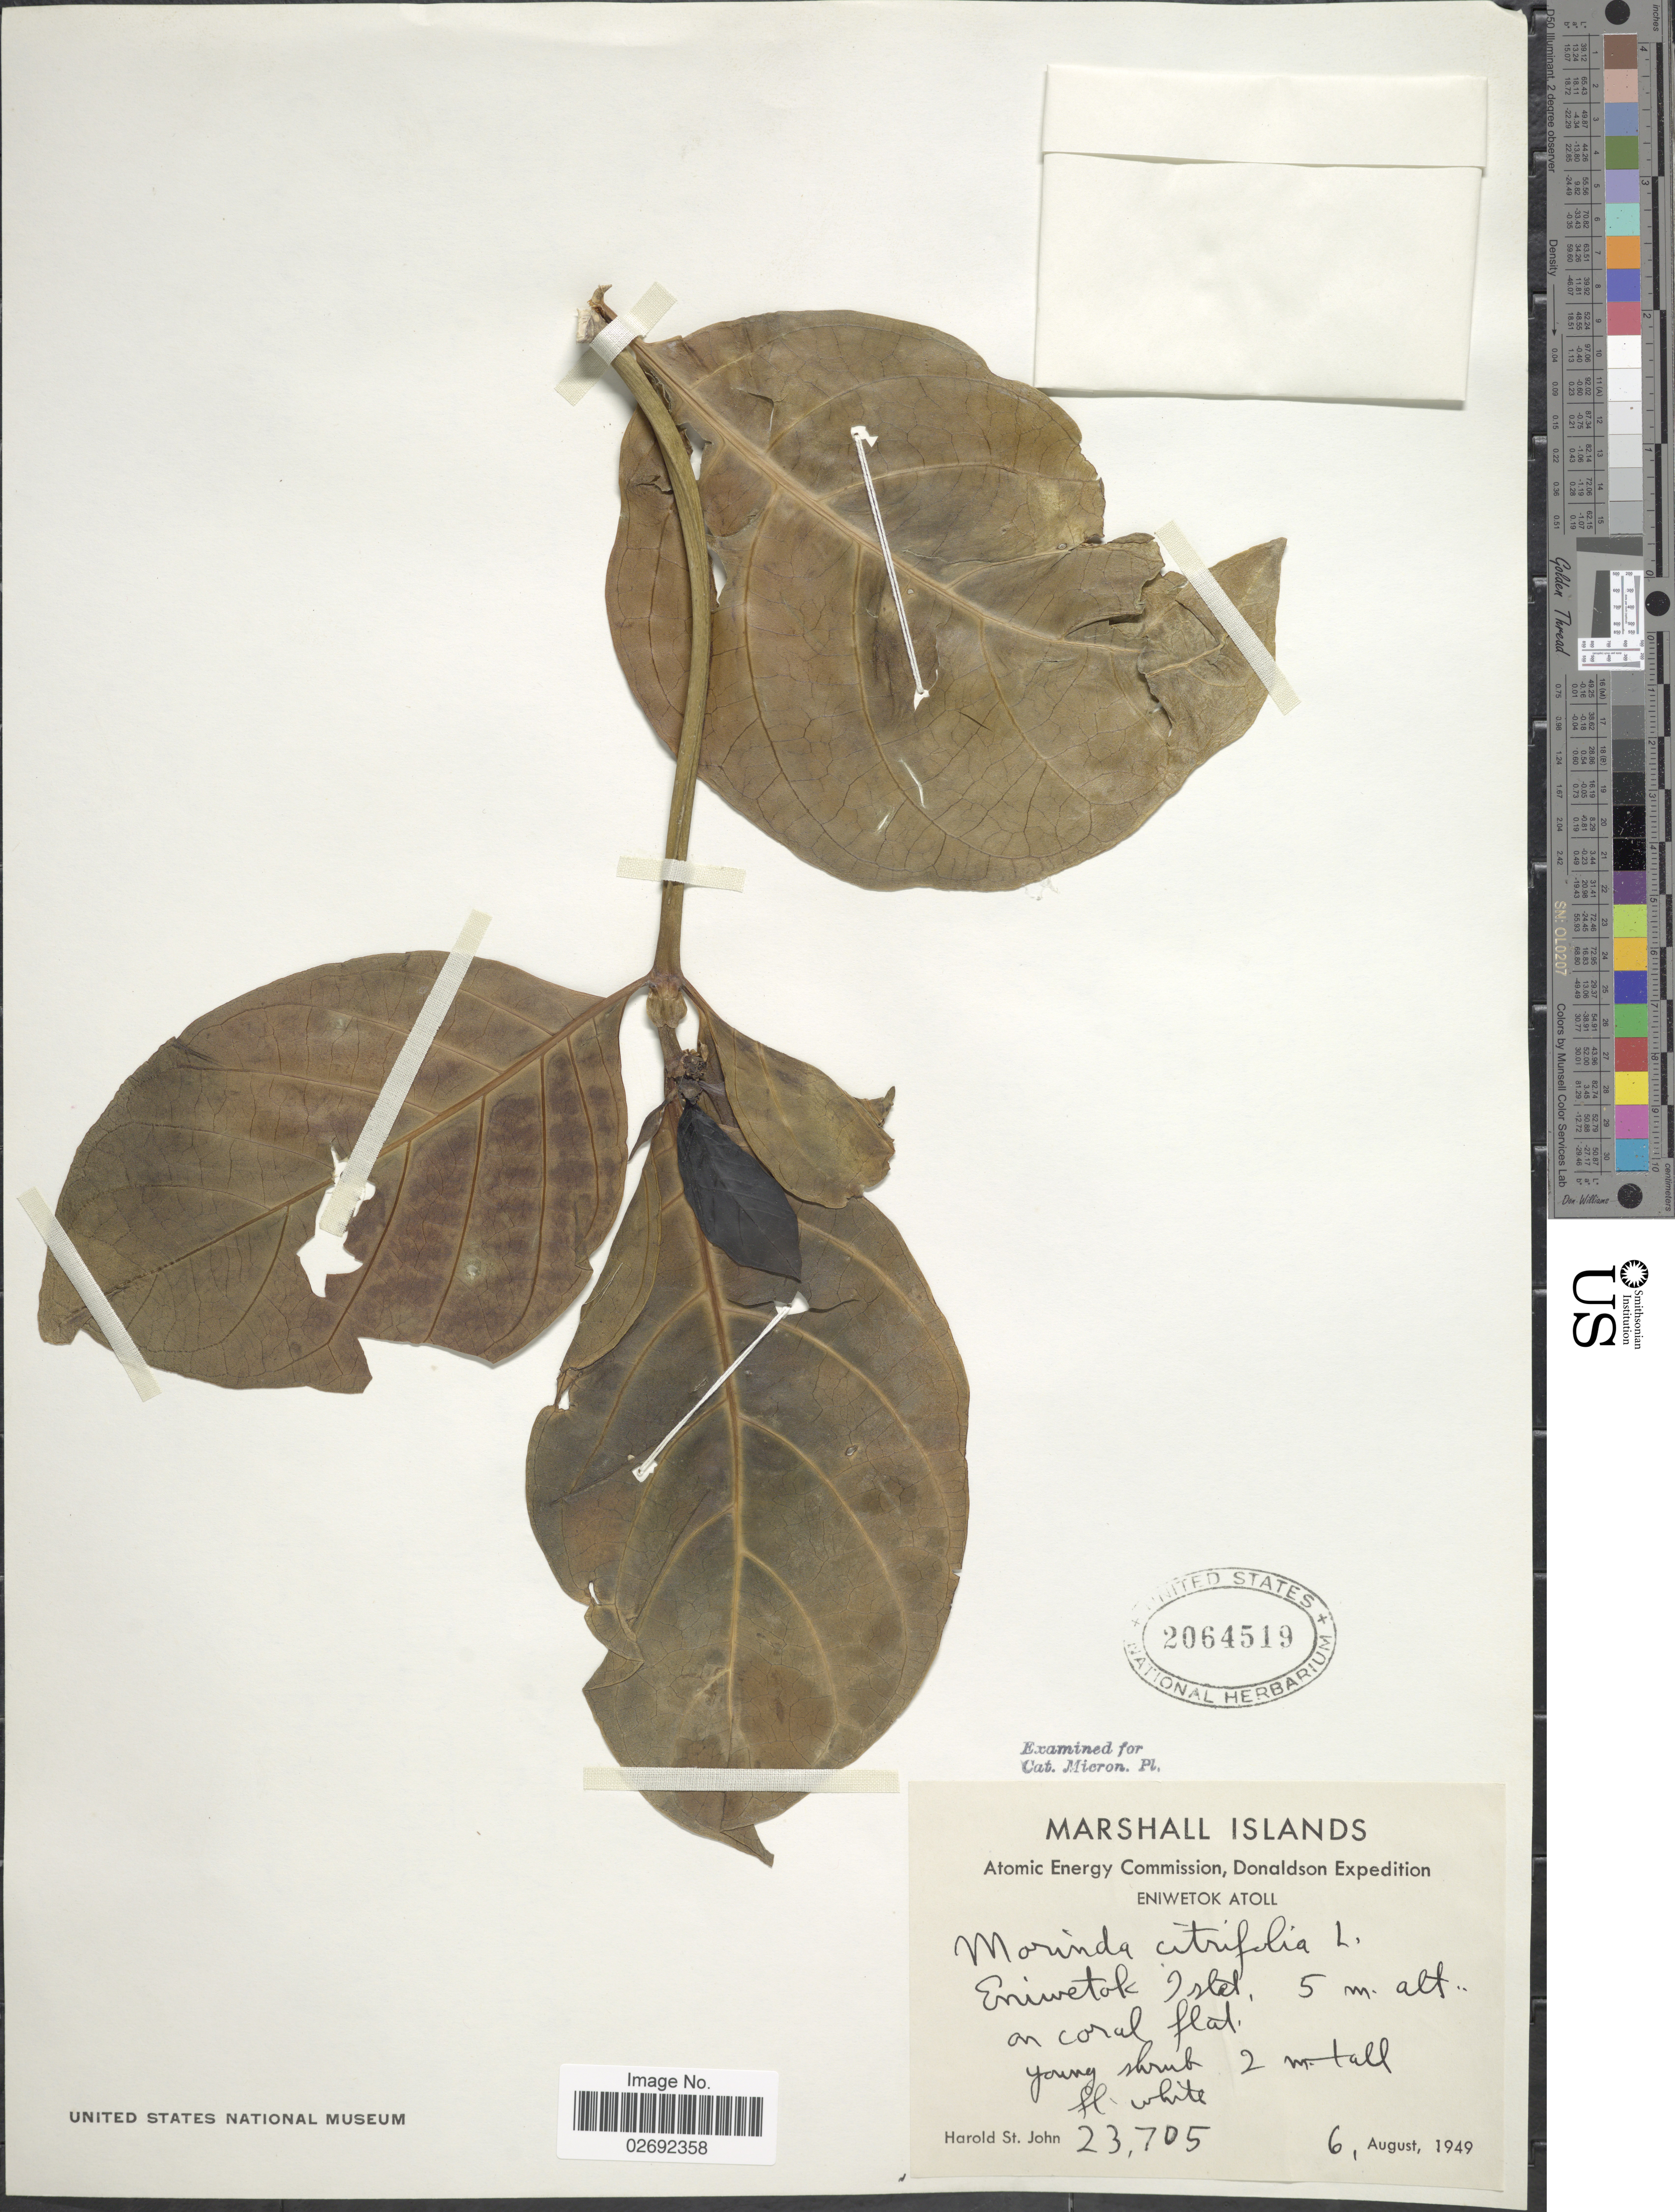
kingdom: Plantae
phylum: Tracheophyta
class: Magnoliopsida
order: Gentianales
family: Rubiaceae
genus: Morinda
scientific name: Morinda citrifolia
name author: L.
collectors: H. St. John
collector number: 23705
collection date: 1949-08-06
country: Marshall Islands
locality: Eniwetok Atoll, Eniwetok Islet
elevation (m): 5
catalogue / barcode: US 2064519